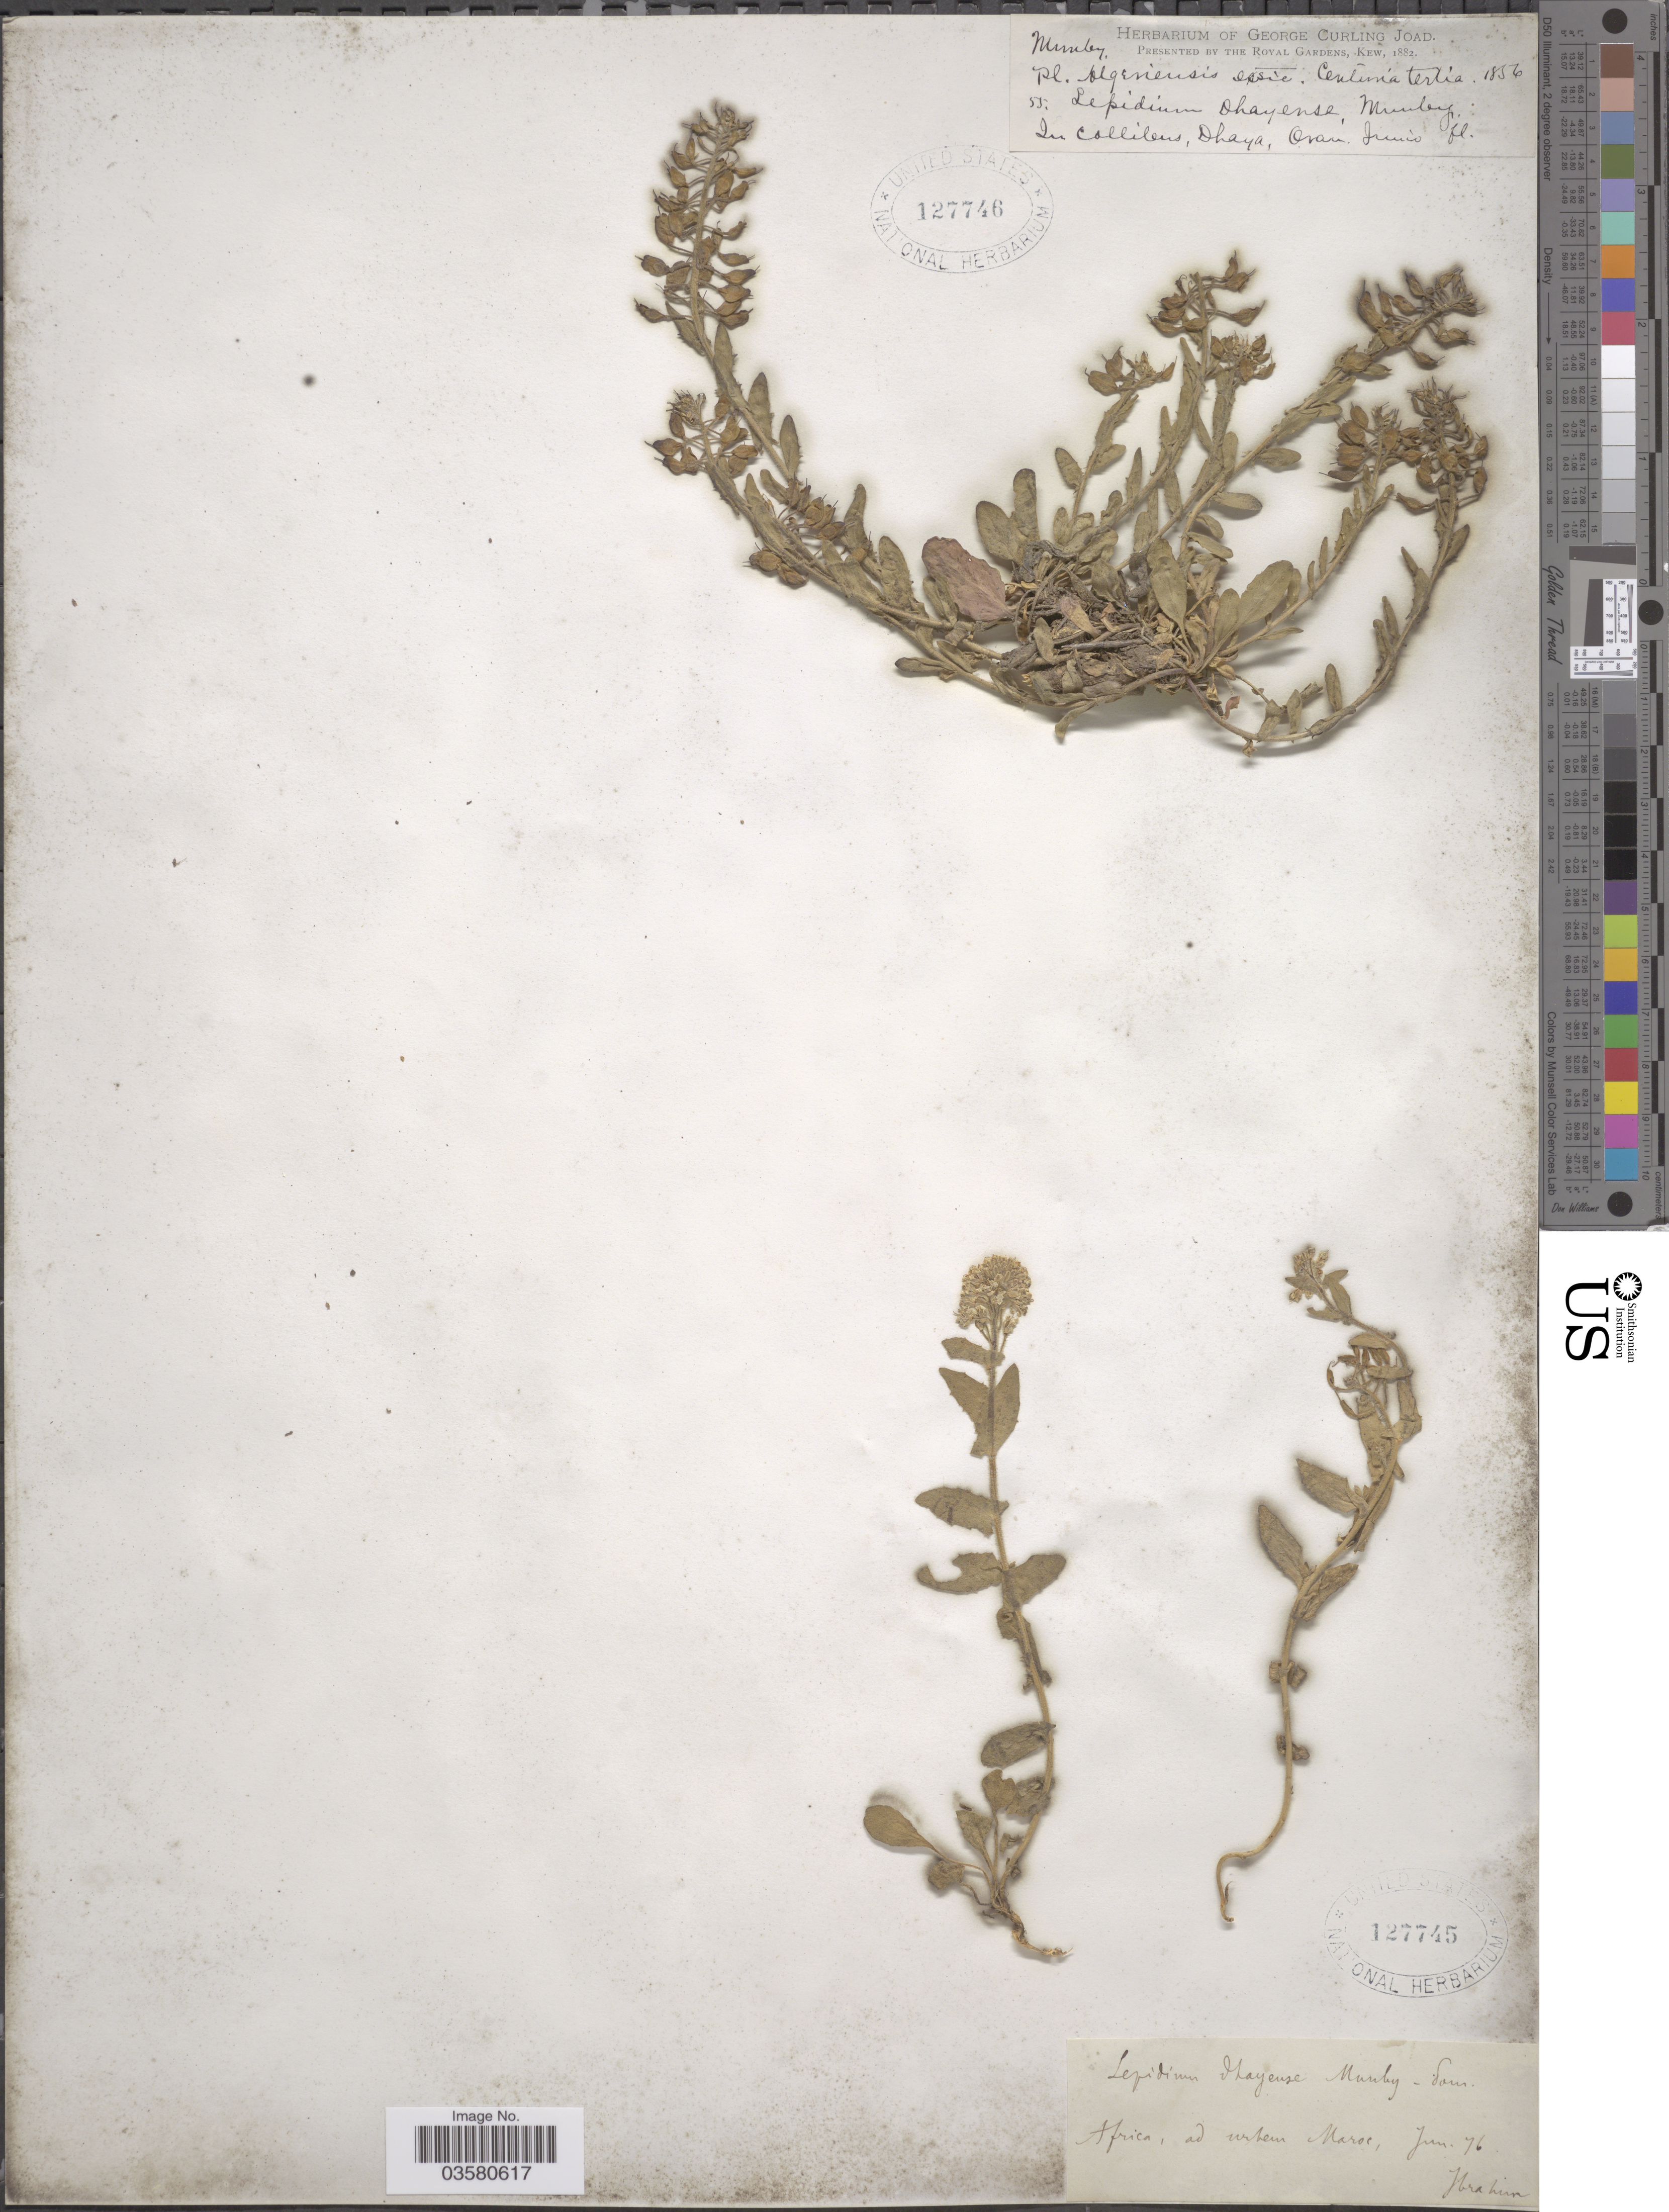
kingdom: Plantae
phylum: Tracheophyta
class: Magnoliopsida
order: Brassicales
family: Brassicaceae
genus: Lepidium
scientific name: Lepidium dhayense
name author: Munby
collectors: -. Ibrahim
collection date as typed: Transcribed d/m/y: /6/76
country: Morocco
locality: Africa, ad urbem Maroc.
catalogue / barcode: US 127745